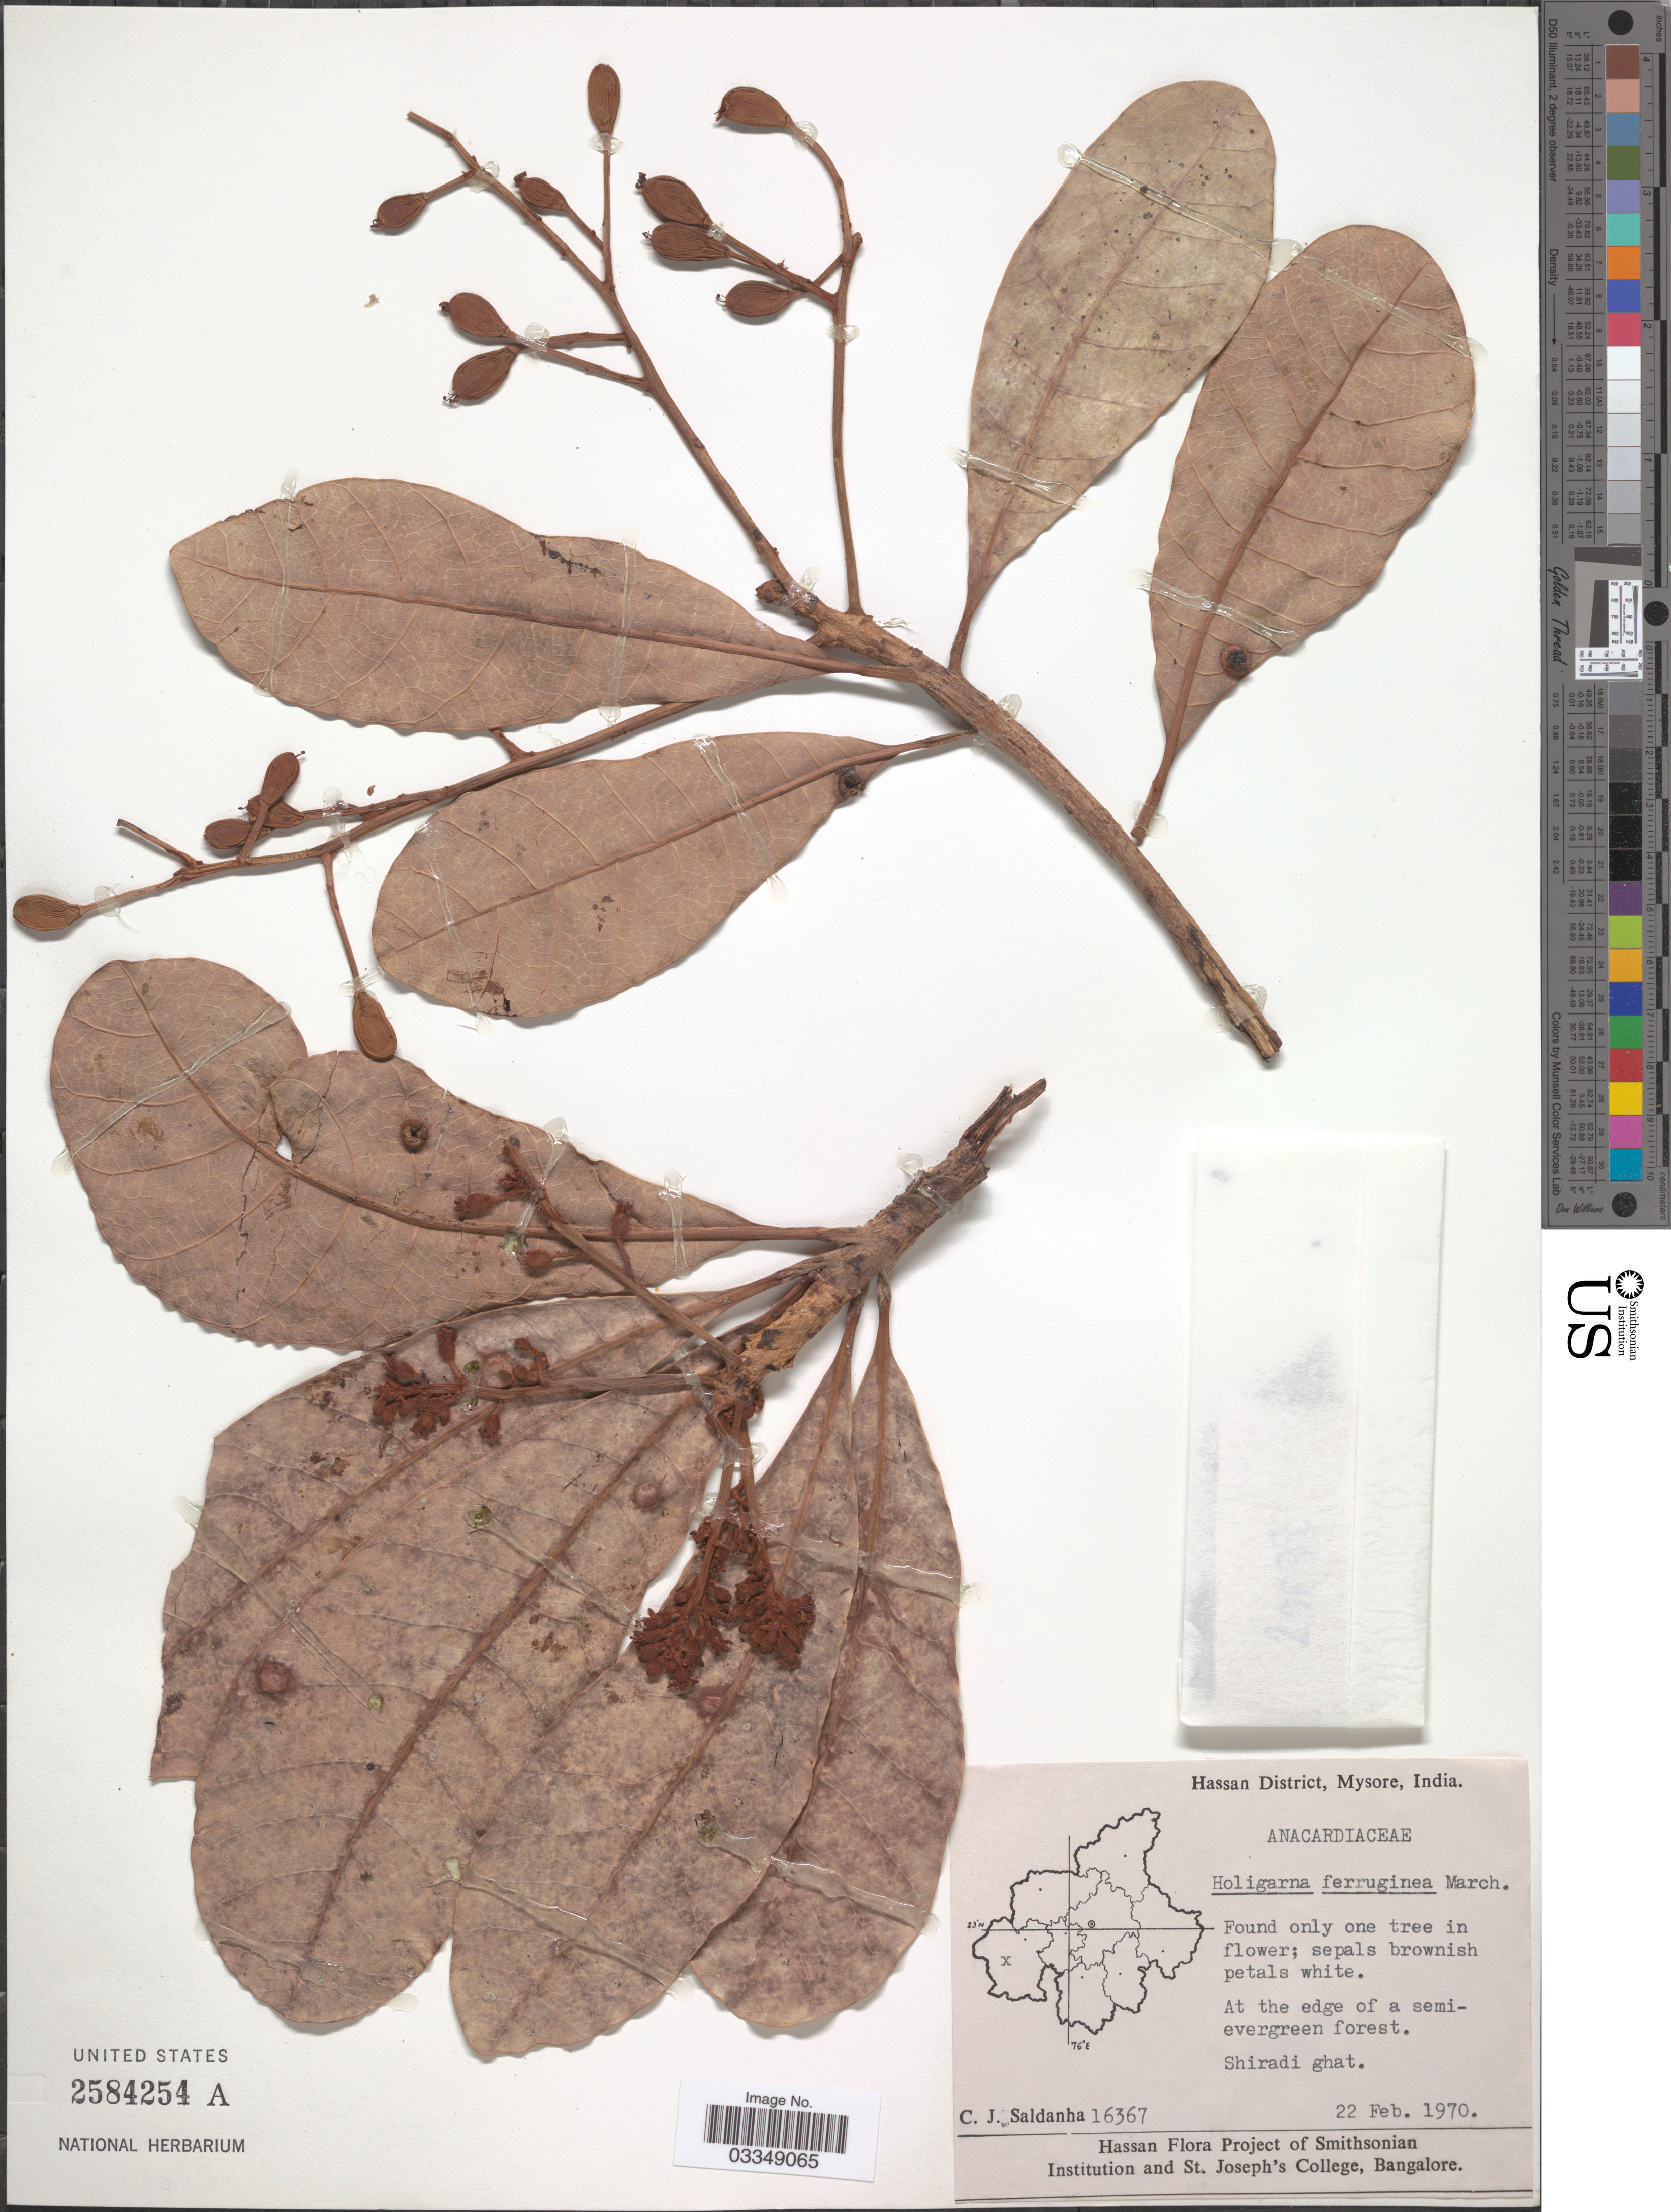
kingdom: Plantae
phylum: Tracheophyta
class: Magnoliopsida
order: Sapindales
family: Anacardiaceae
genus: Holigarna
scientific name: Holigarna ferruginea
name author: Marchand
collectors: C. J. Saldanha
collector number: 16367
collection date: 1970-02-22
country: India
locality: Hassan District, Mysore. Shiradi ghat.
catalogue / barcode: US 2584254A